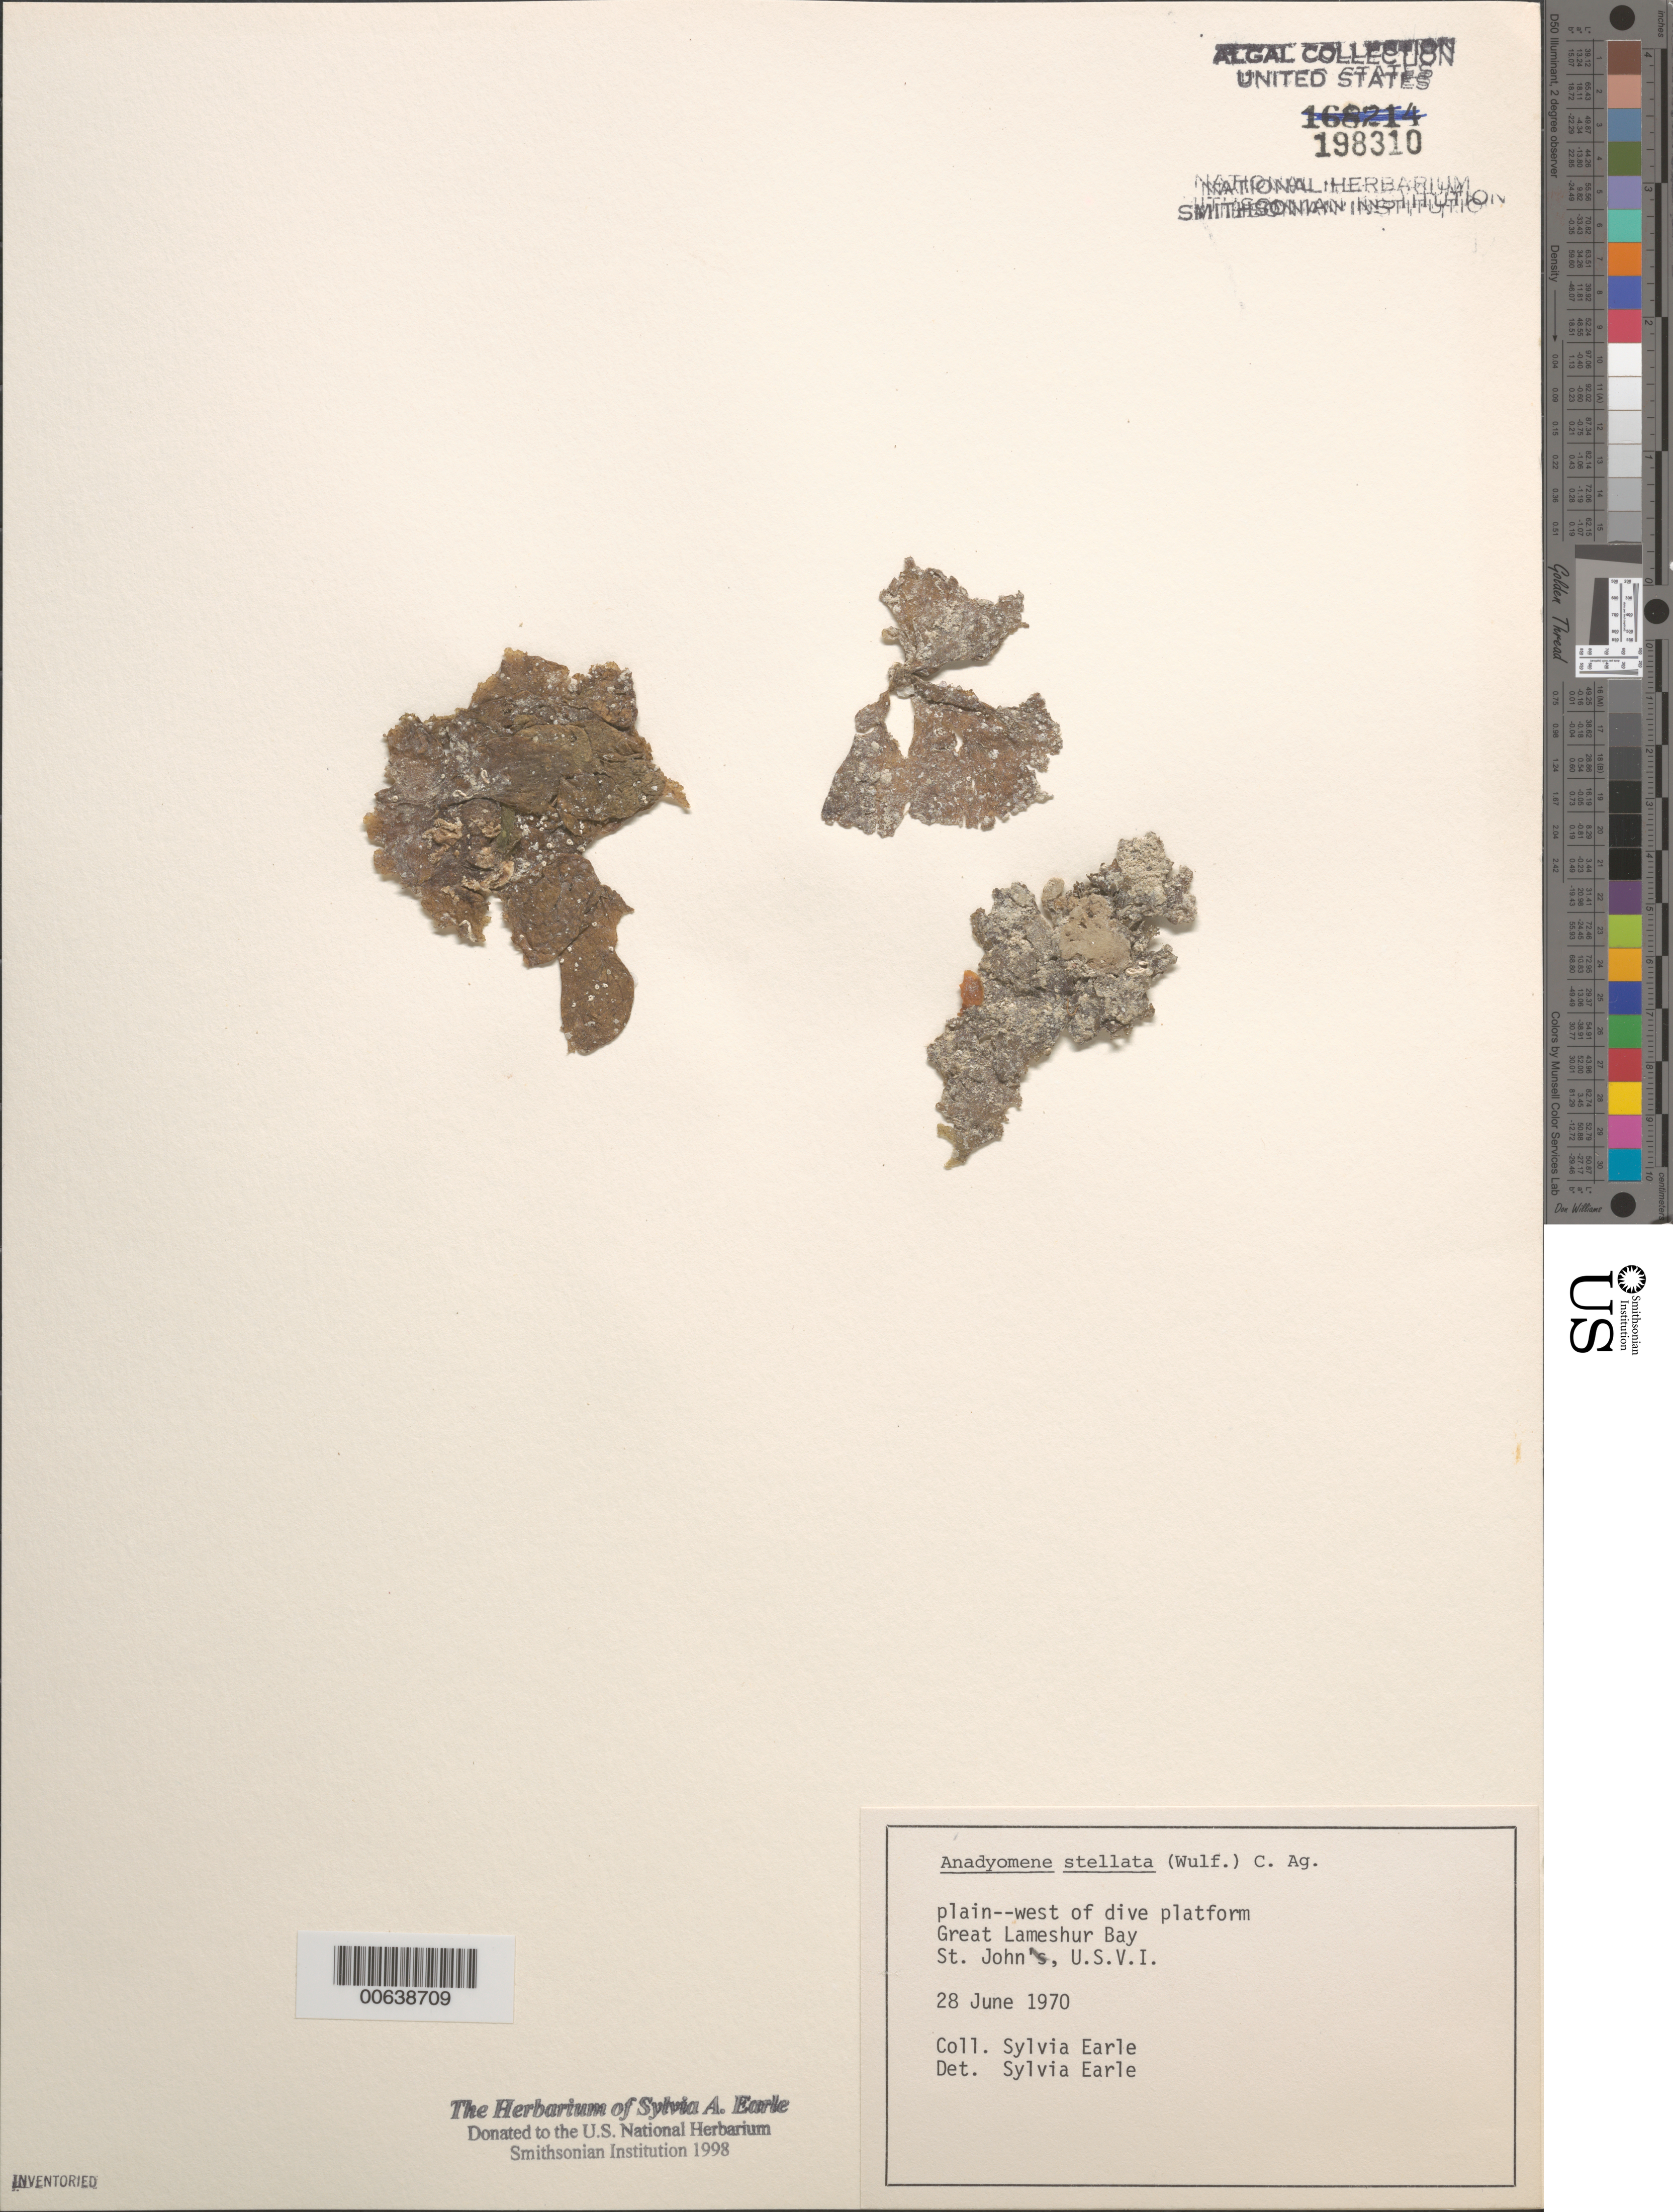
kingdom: Plantae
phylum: Chlorophyta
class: Ulvophyceae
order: Cladophorales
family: Anadyomenaceae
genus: Anadyomene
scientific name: Anadyomene stellata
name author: (Wulfen) C. Agardh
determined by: Earle, S. A.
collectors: S. A. Earle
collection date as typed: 28 Jun 1970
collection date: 1970-06-28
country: U.S. Virgin Islands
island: St. John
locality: Great Lameshur Bay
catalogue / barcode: US 198310